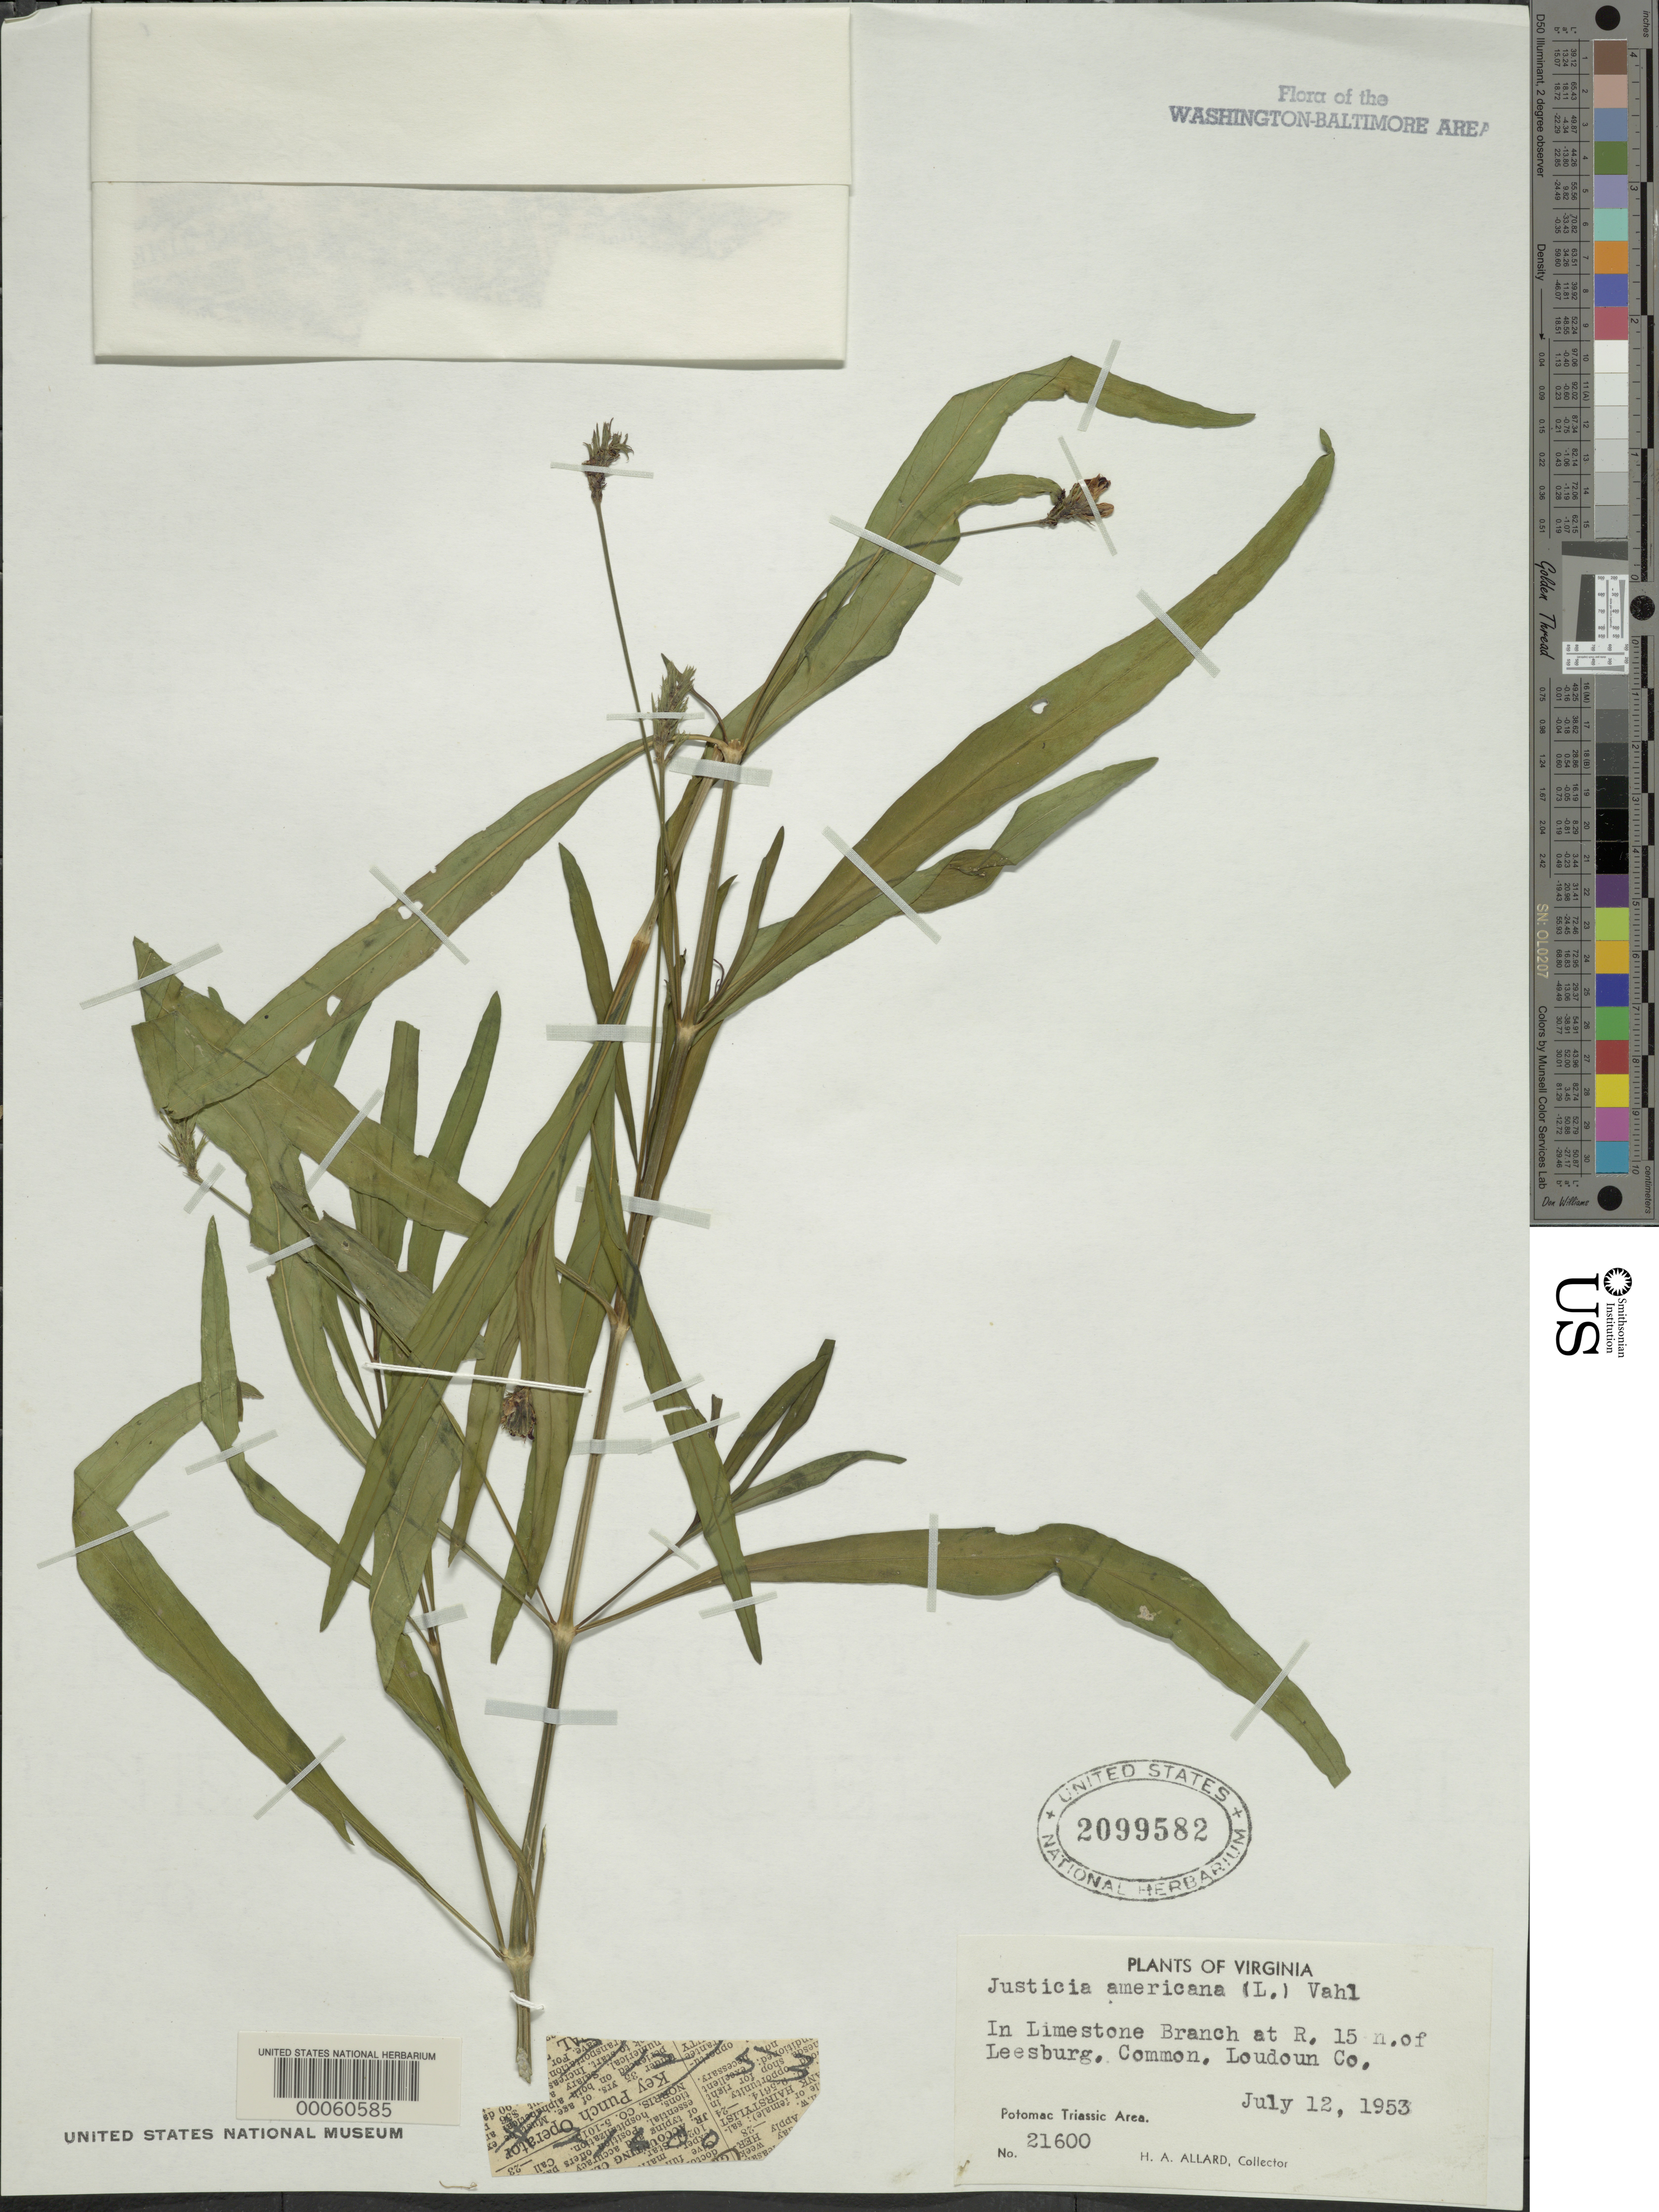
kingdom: Plantae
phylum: Tracheophyta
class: Magnoliopsida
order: Lamiales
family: Acanthaceae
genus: Justicia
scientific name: Justicia americana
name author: (L.) Vahl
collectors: H. A. Allard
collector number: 21600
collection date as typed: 12 Jul 1953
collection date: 1953-07-12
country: United States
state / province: Virginia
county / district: Loudoun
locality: Limestone Branch, Route 15, N of Leesburg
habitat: In limestone branch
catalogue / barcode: US 2099582